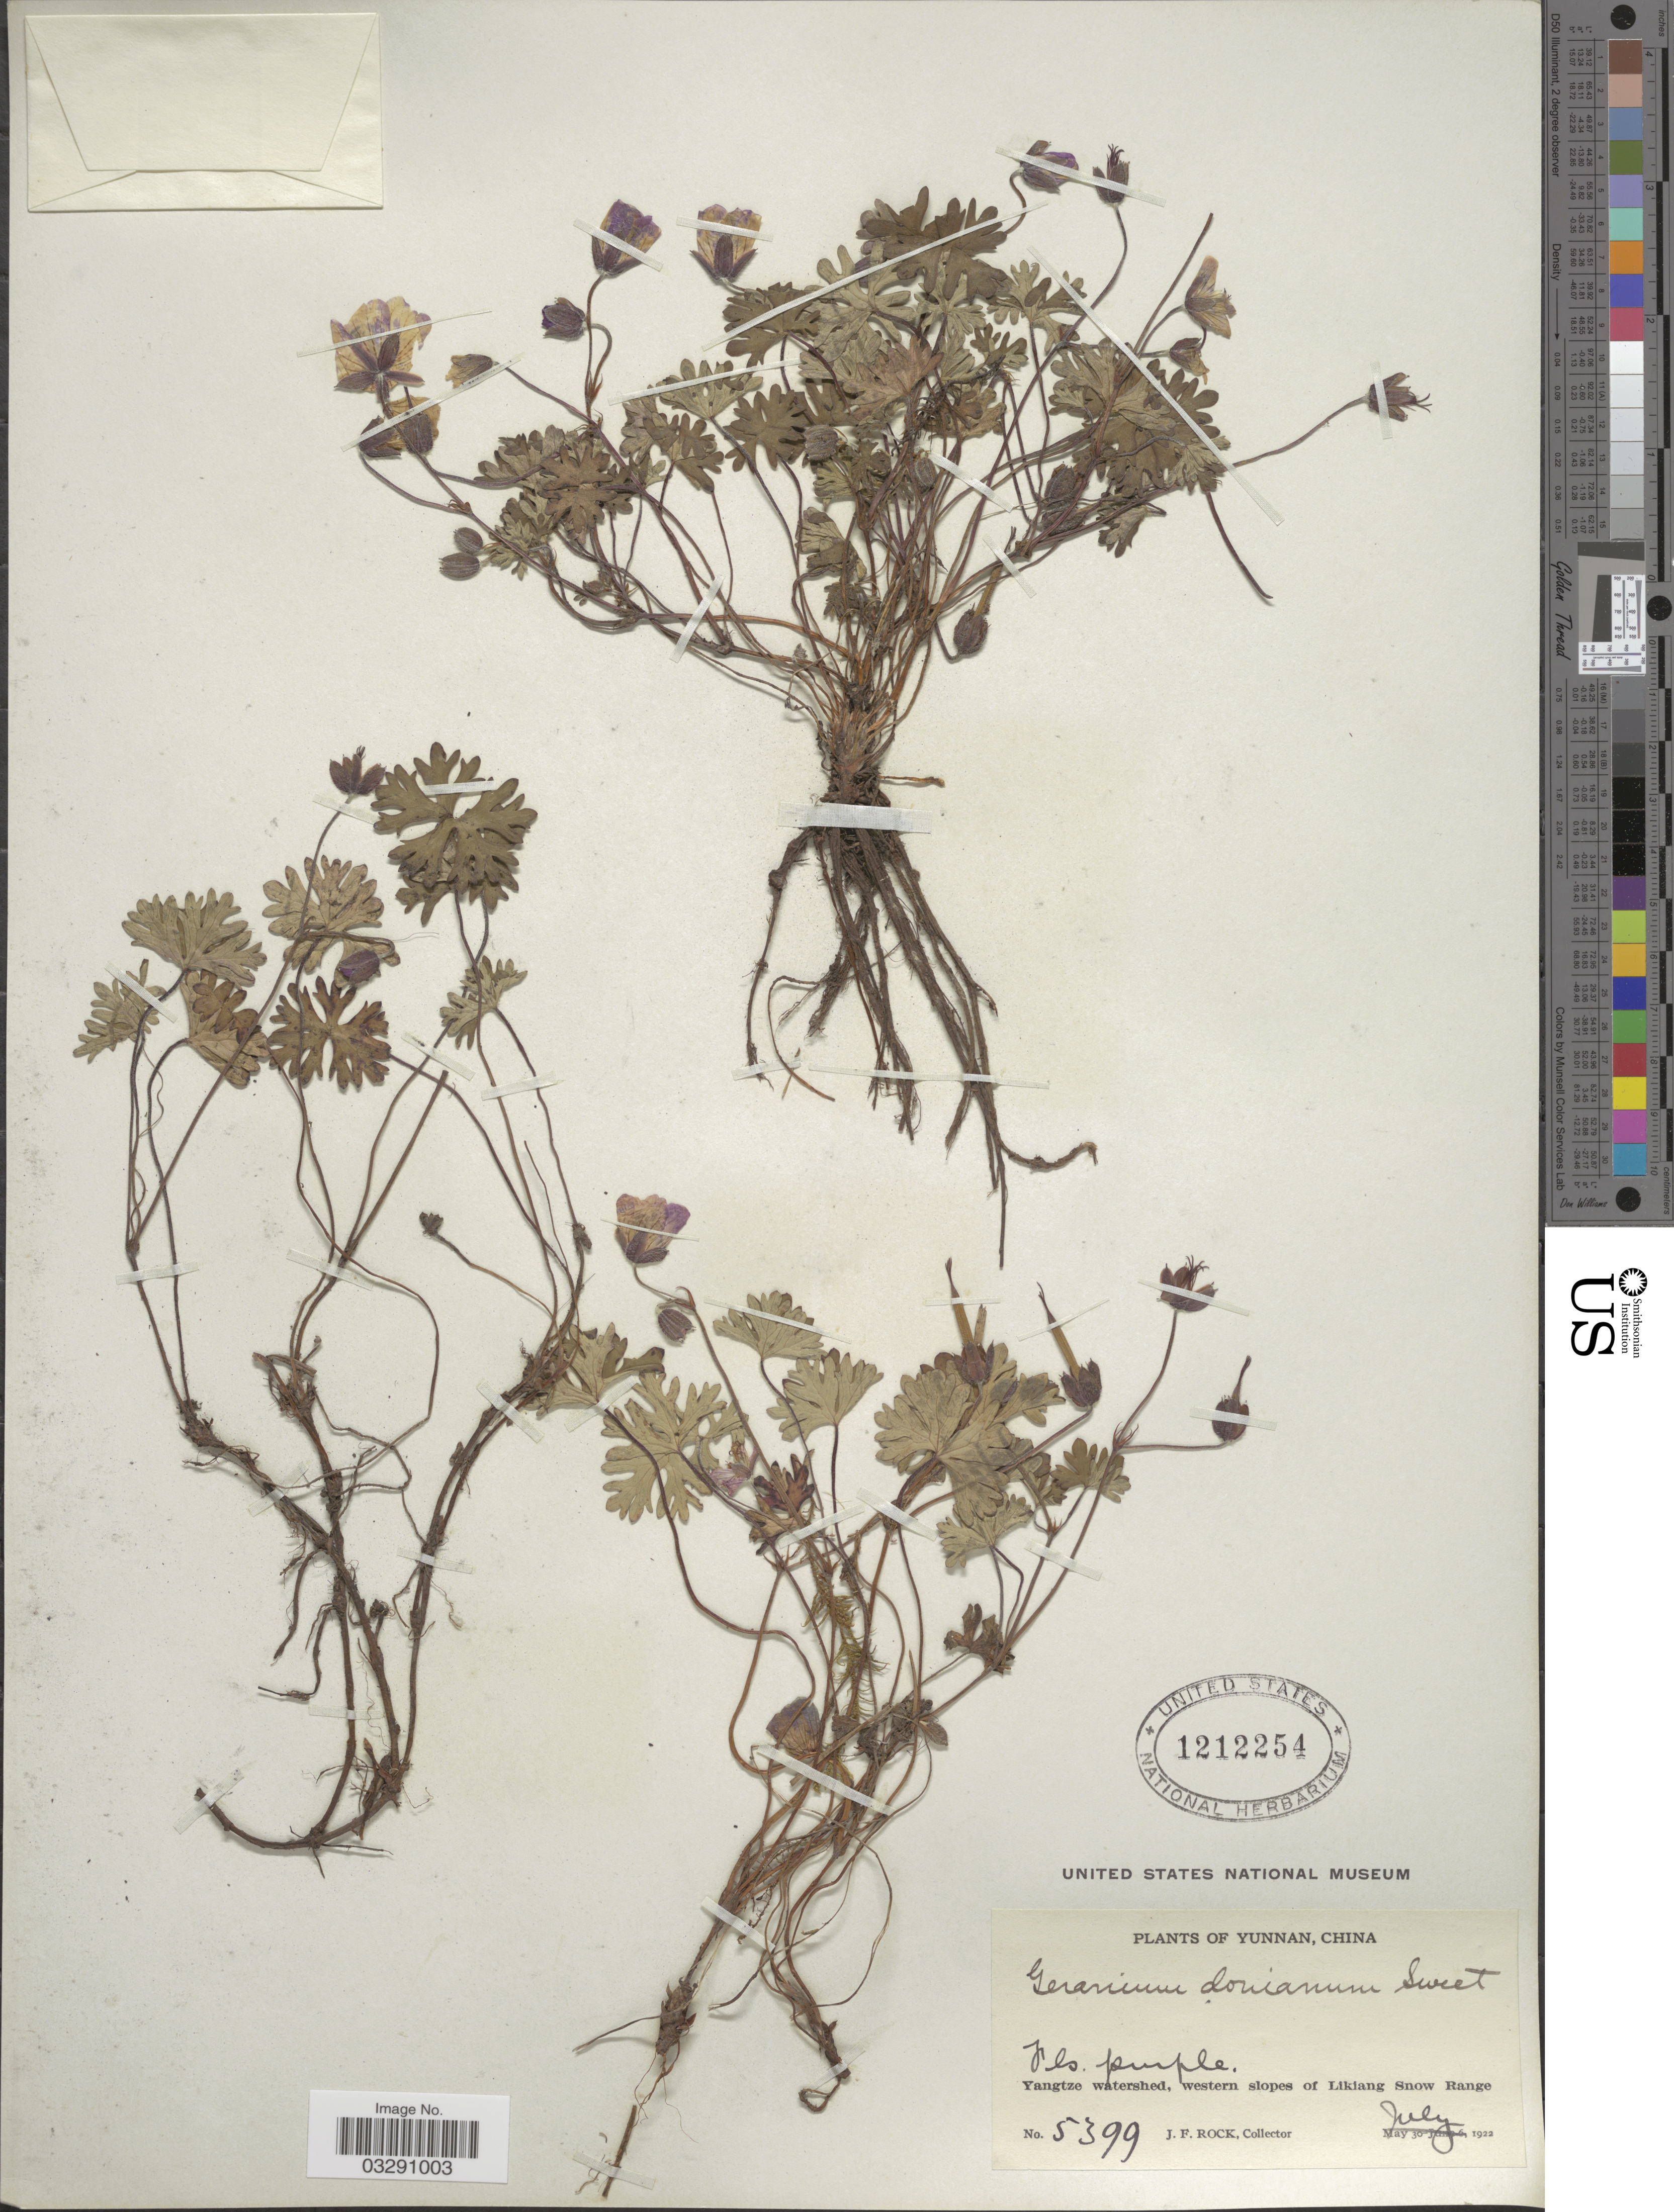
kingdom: Plantae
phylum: Tracheophyta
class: Magnoliopsida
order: Geraniales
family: Geraniaceae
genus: Geranium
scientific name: Geranium donianum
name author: Sweet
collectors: J. Rock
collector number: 5399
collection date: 1922-07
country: China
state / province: Yunnan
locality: Yangtze watershed, western slopes of Likiang Snow Range.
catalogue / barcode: US 1212254